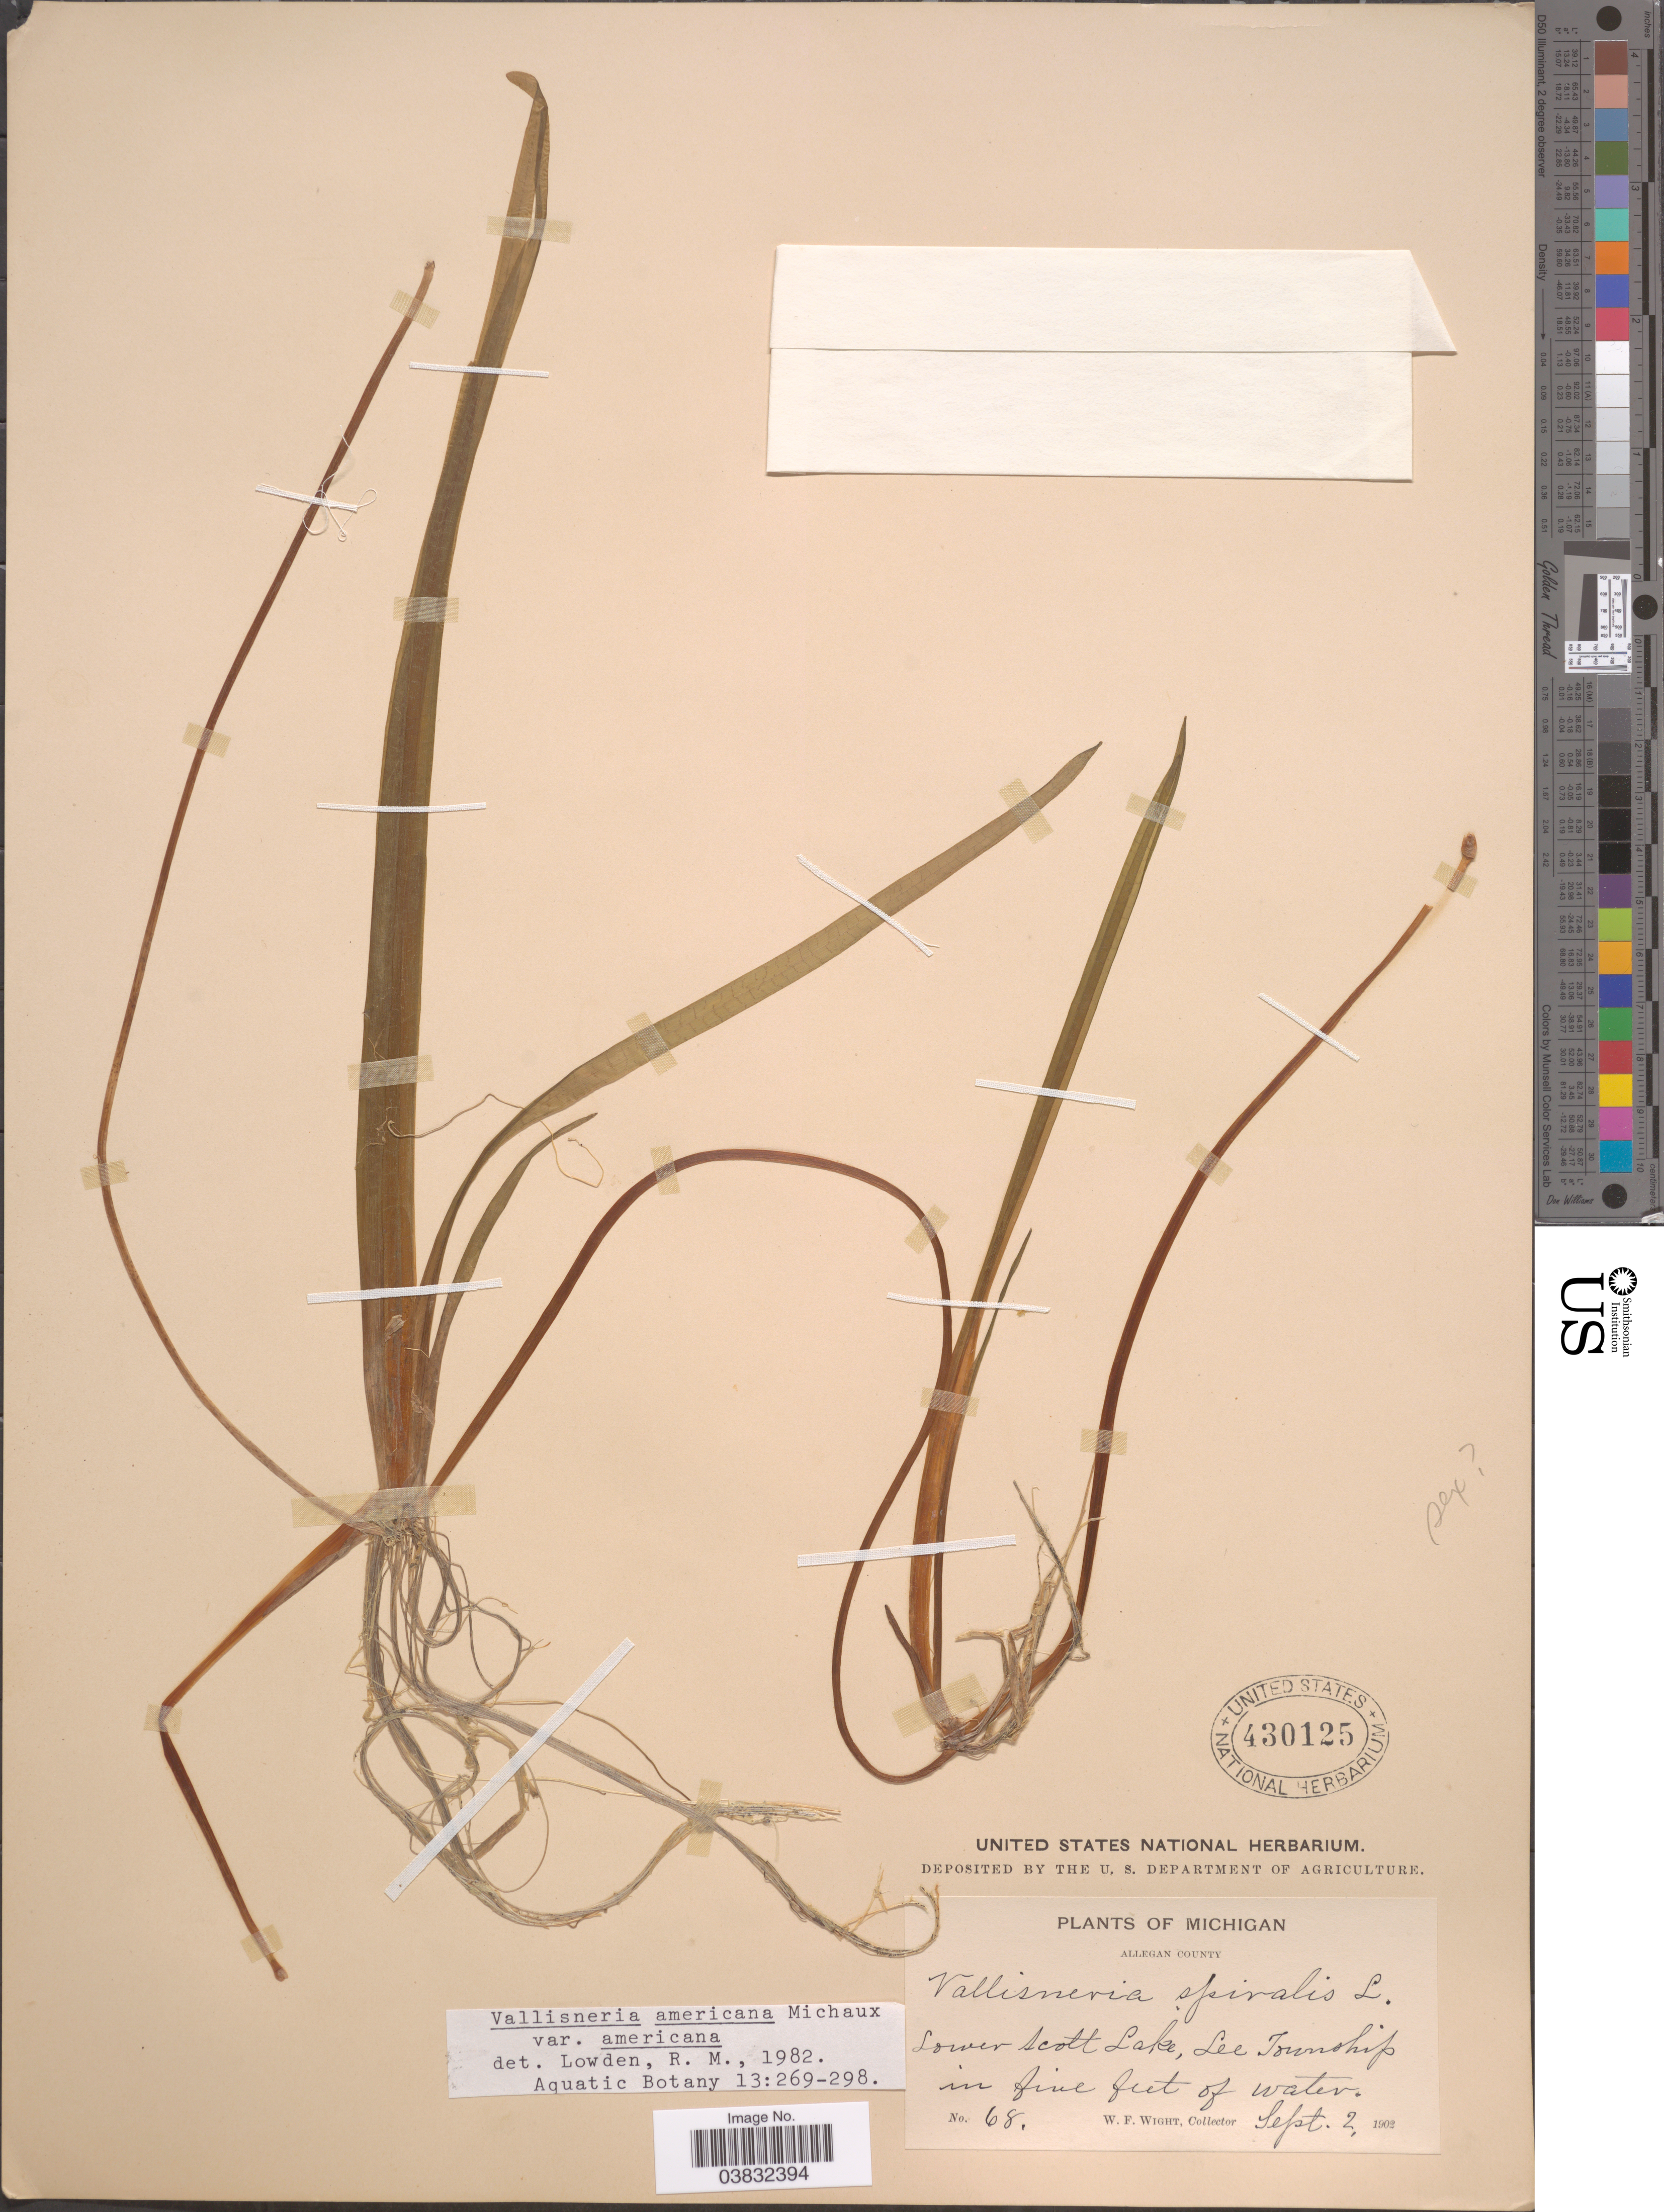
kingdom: Plantae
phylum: Tracheophyta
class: Liliopsida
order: Alismatales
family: Hydrocharitaceae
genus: Vallisneria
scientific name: Vallisneria americana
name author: Michx.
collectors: W. Wight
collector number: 68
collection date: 1902-09-02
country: United States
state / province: Michigan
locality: Allegan County. Lower Scott Lake, Lee Township.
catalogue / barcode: US 430125